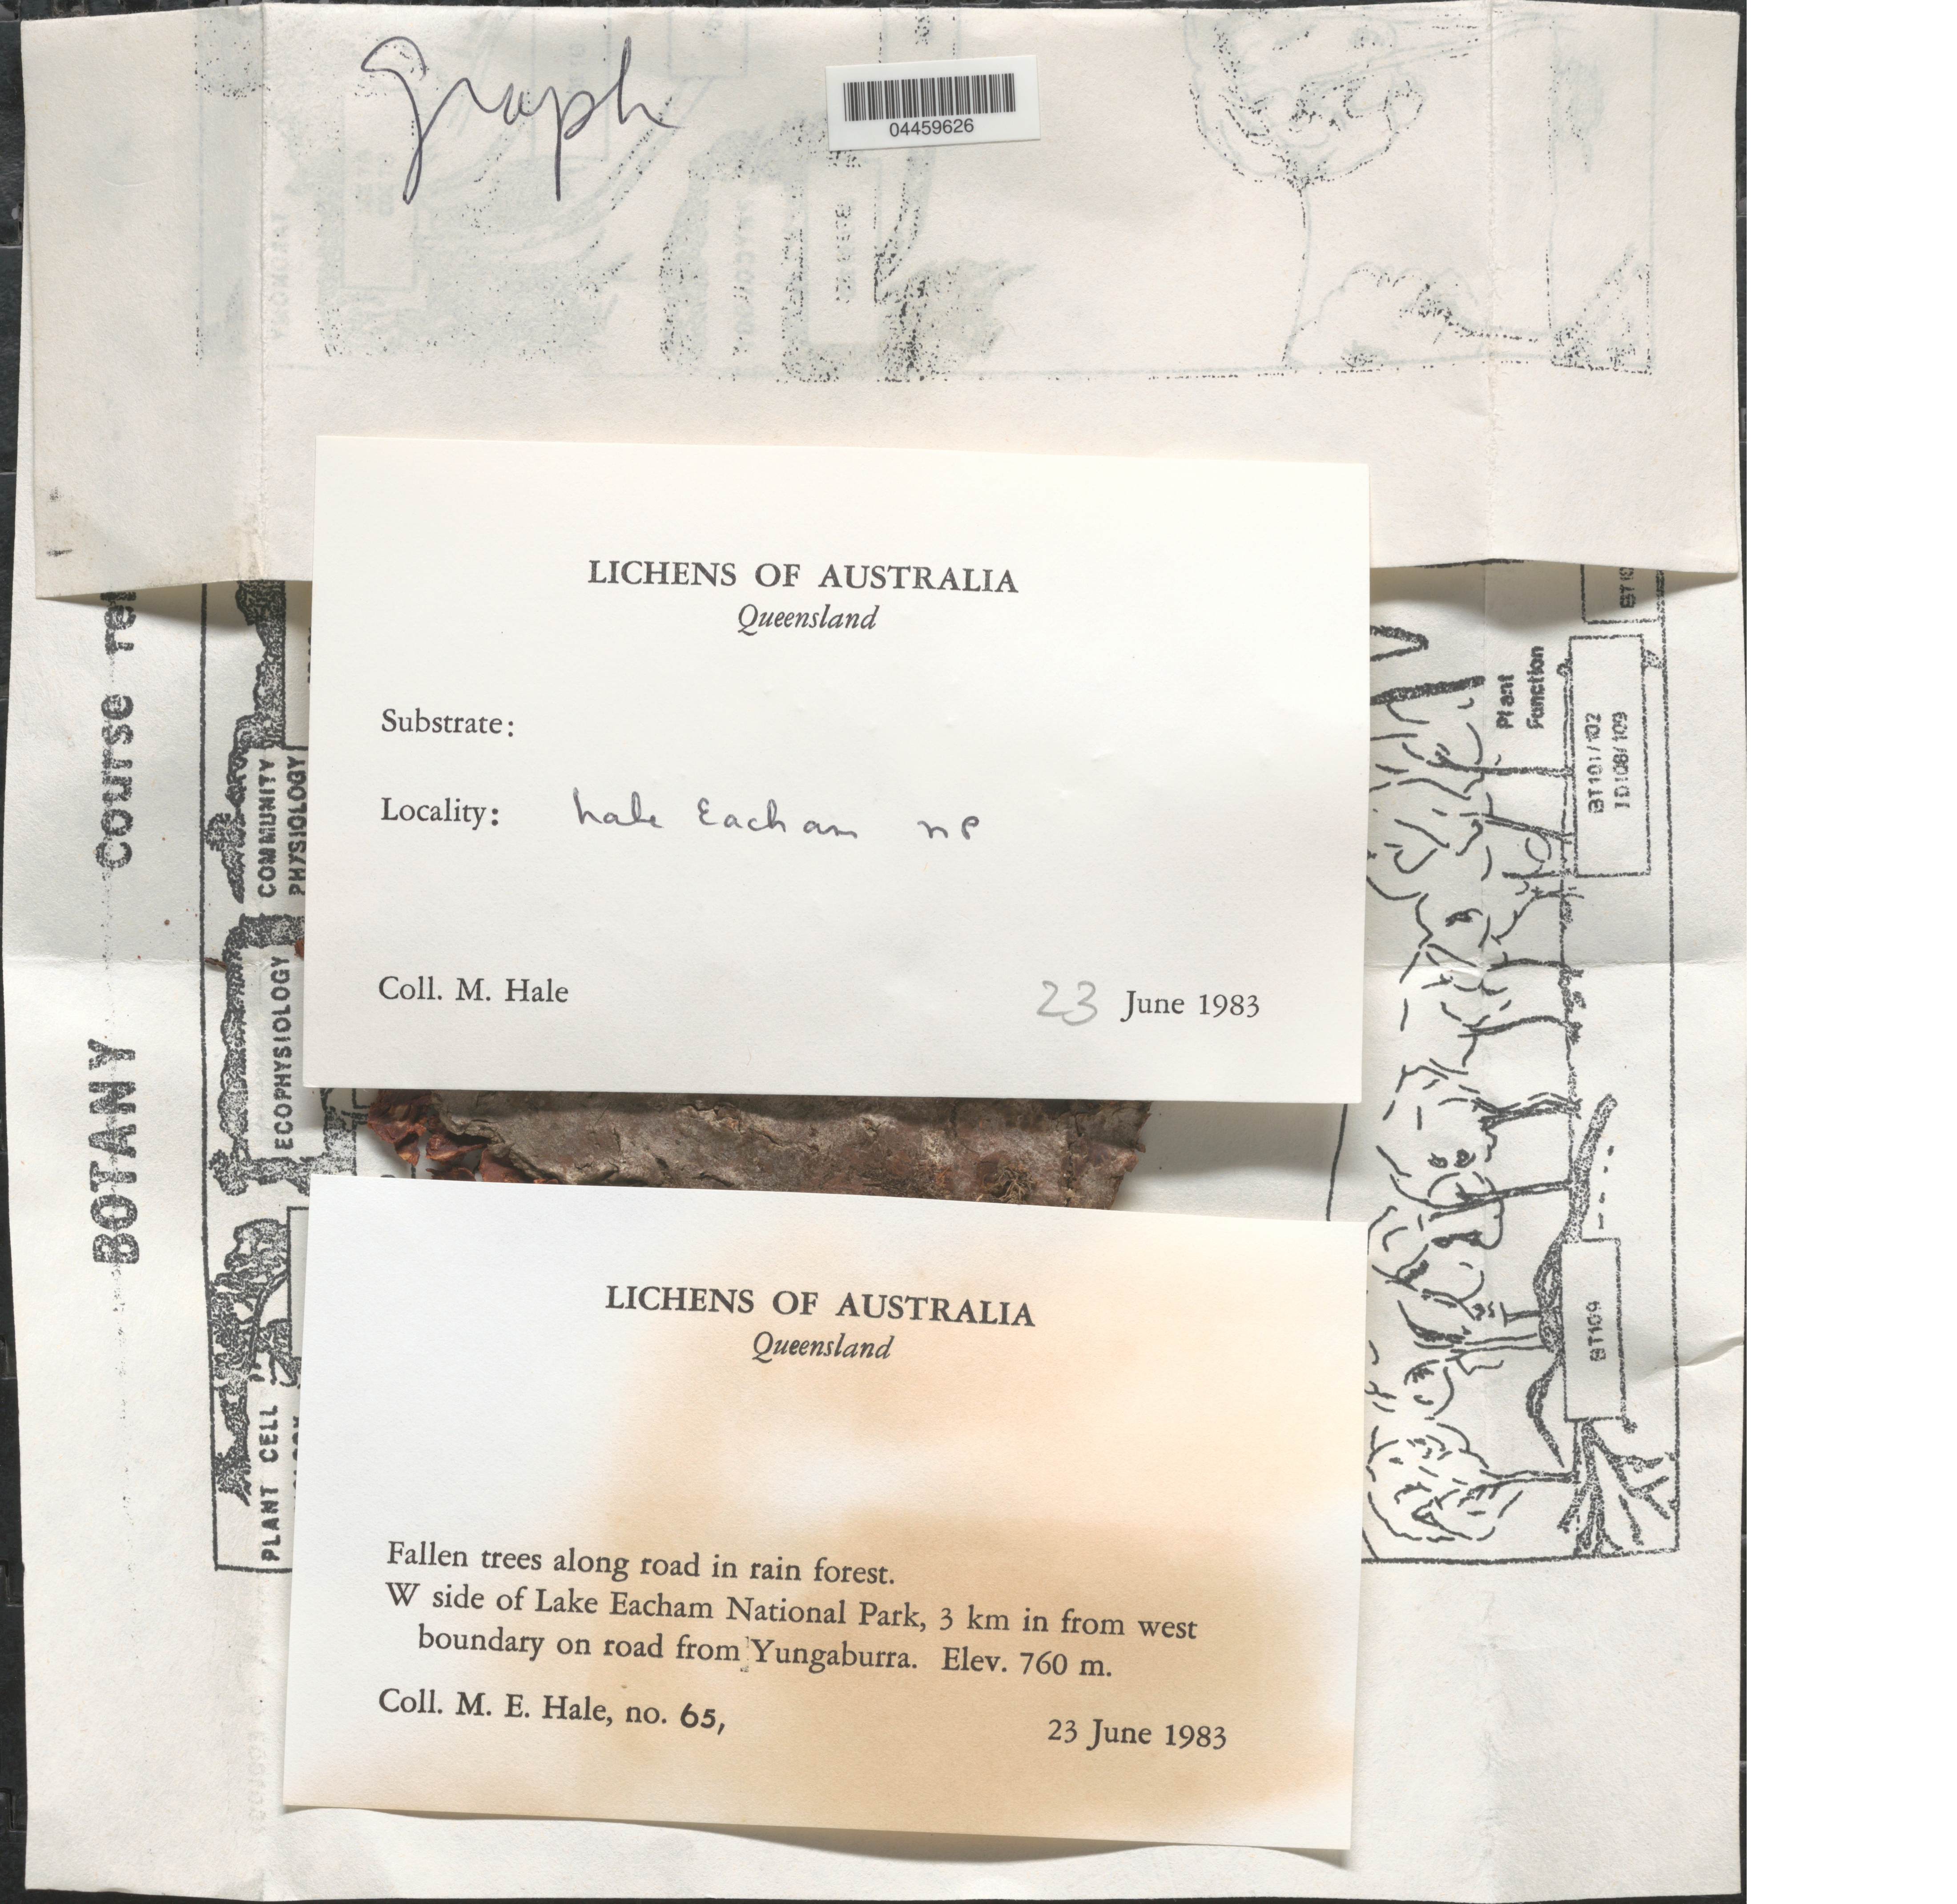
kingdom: Fungi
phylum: Ascomycota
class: Lecanoromycetes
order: Ostropales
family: Graphidaceae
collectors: M. Hale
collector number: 65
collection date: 1983-06-23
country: Australia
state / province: Queensland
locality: W side of Lake Eacham National Park, 3 km in from west boundary on road from Yungaburra.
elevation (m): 760